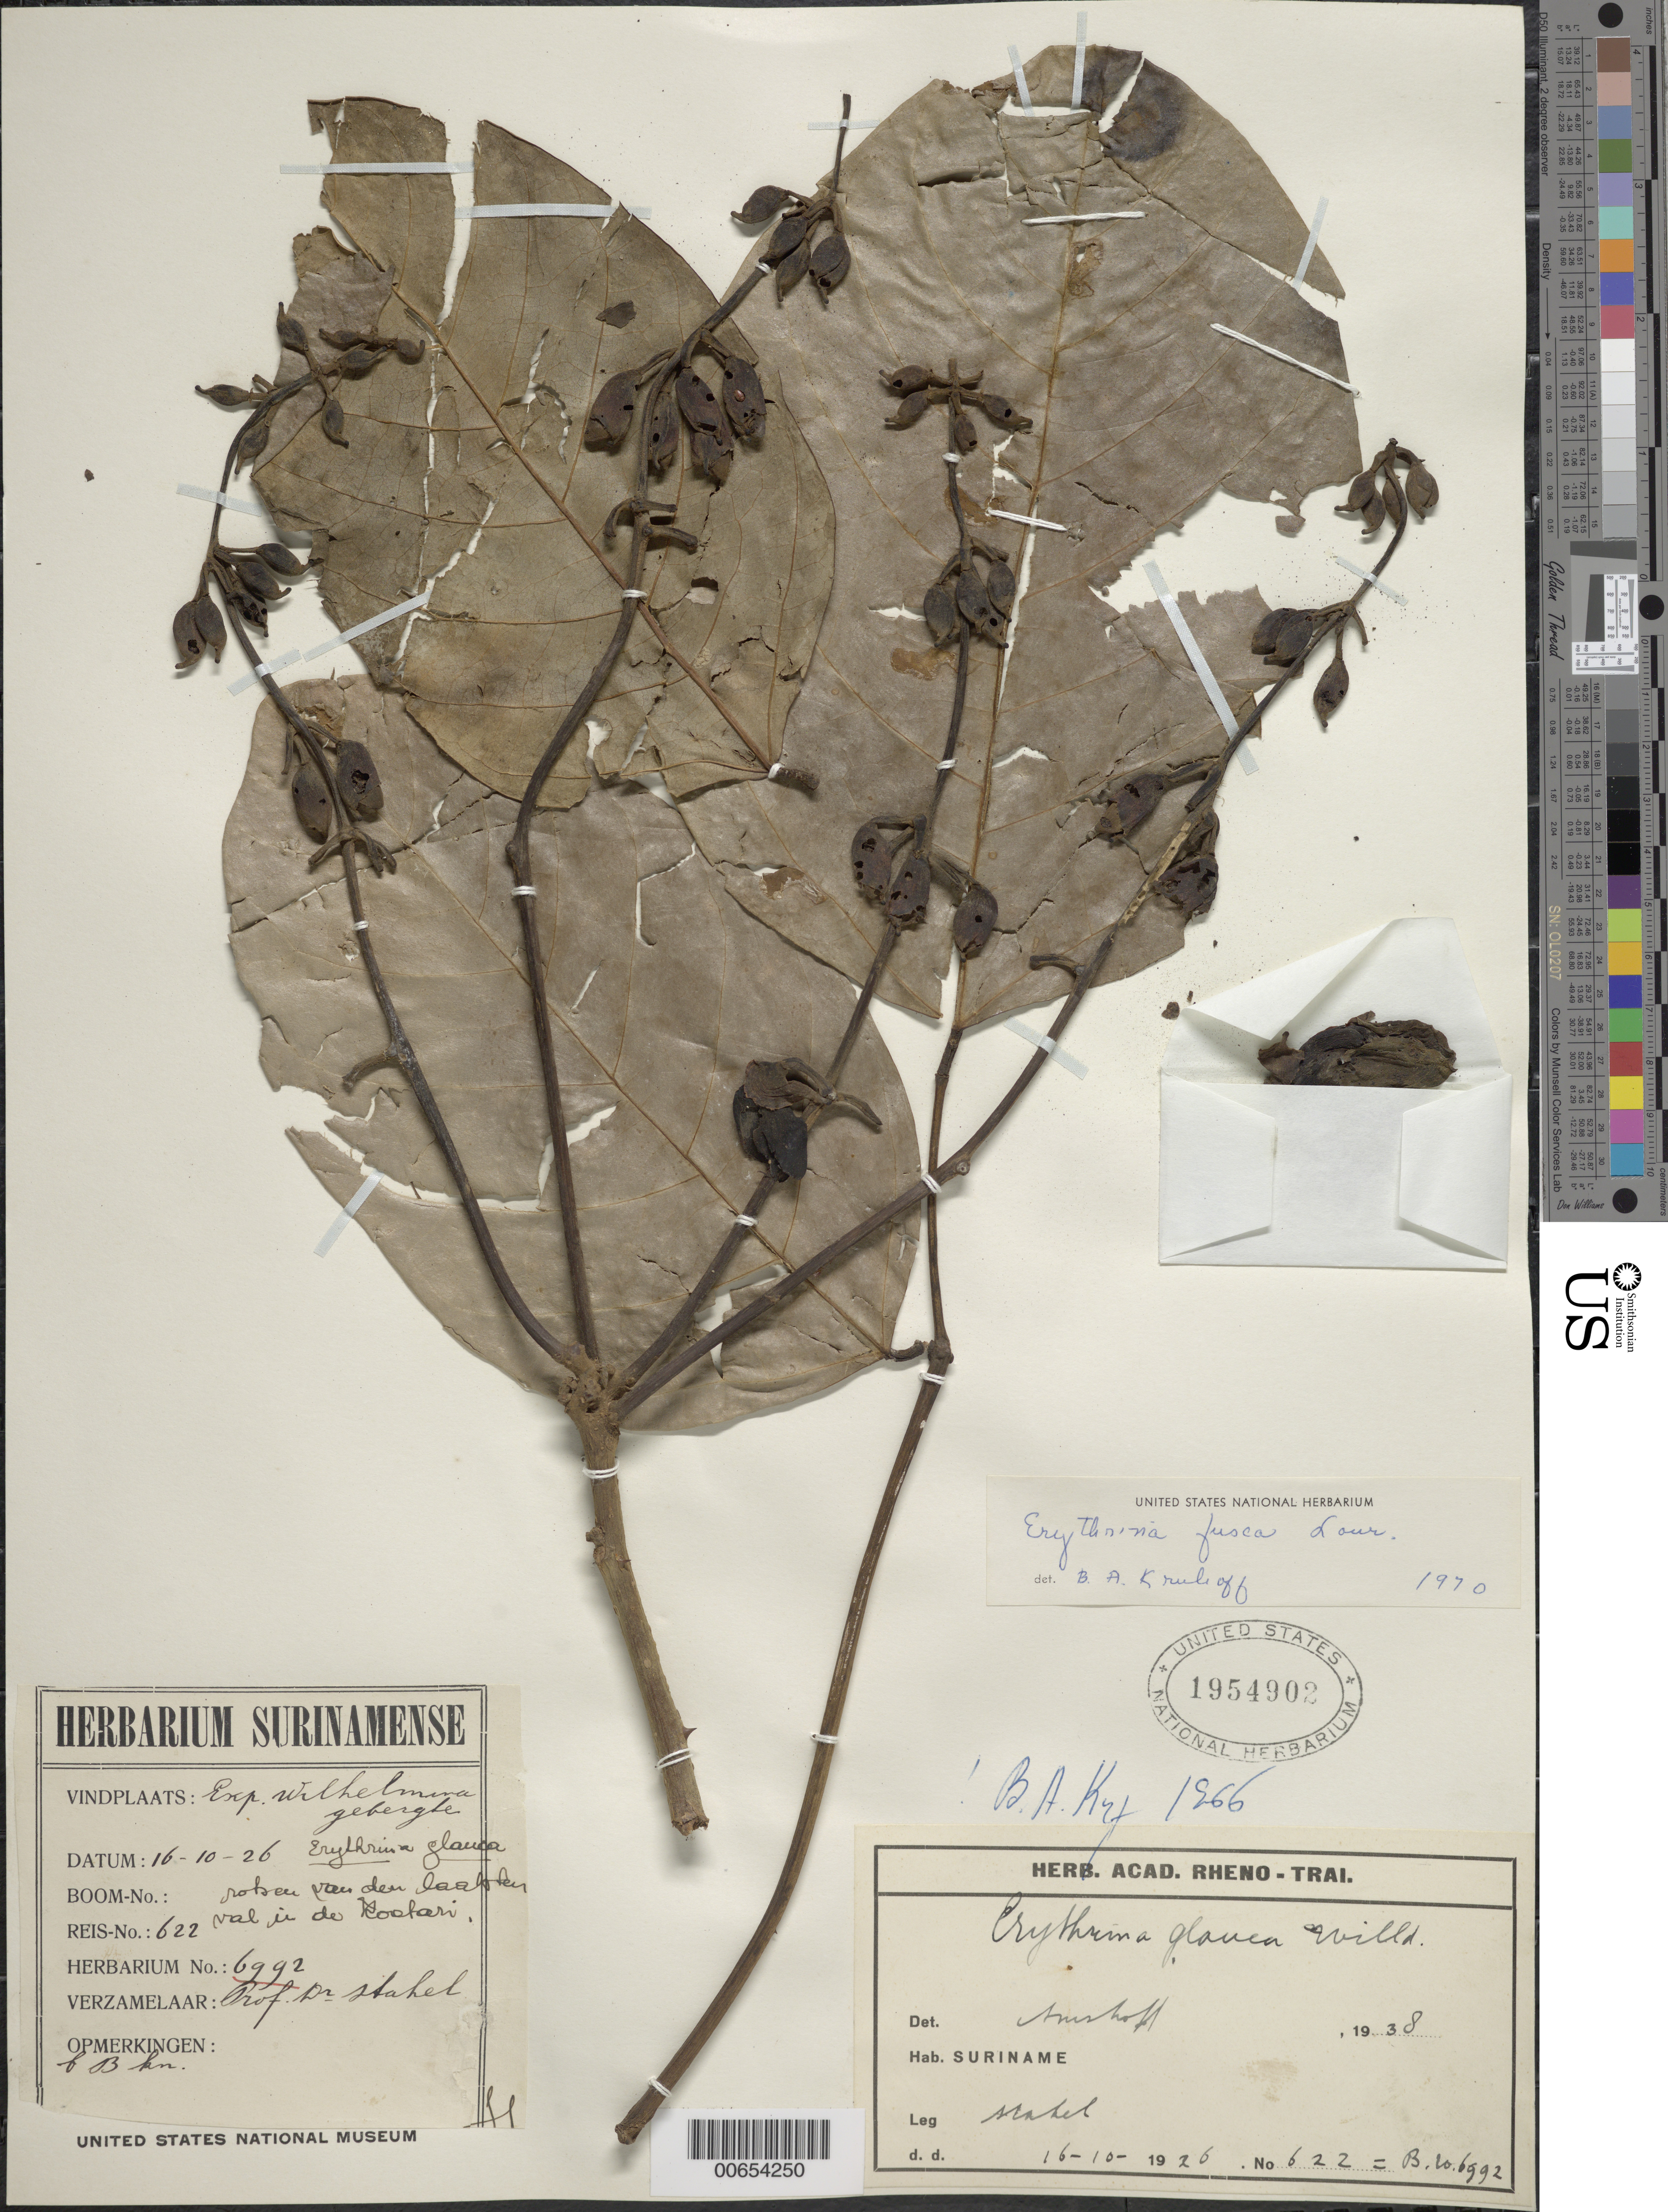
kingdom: Plantae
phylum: Tracheophyta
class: Magnoliopsida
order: Fabales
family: Fabaceae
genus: Erythrina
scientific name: Erythrina fusca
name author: Lour.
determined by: Krukoff, B. A.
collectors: G. Stahel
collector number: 6992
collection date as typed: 16-Oct-26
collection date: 1926-10-16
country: Suriname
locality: Wilhelminagebergte (Wilhelmina Mts.)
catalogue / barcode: US 1954902